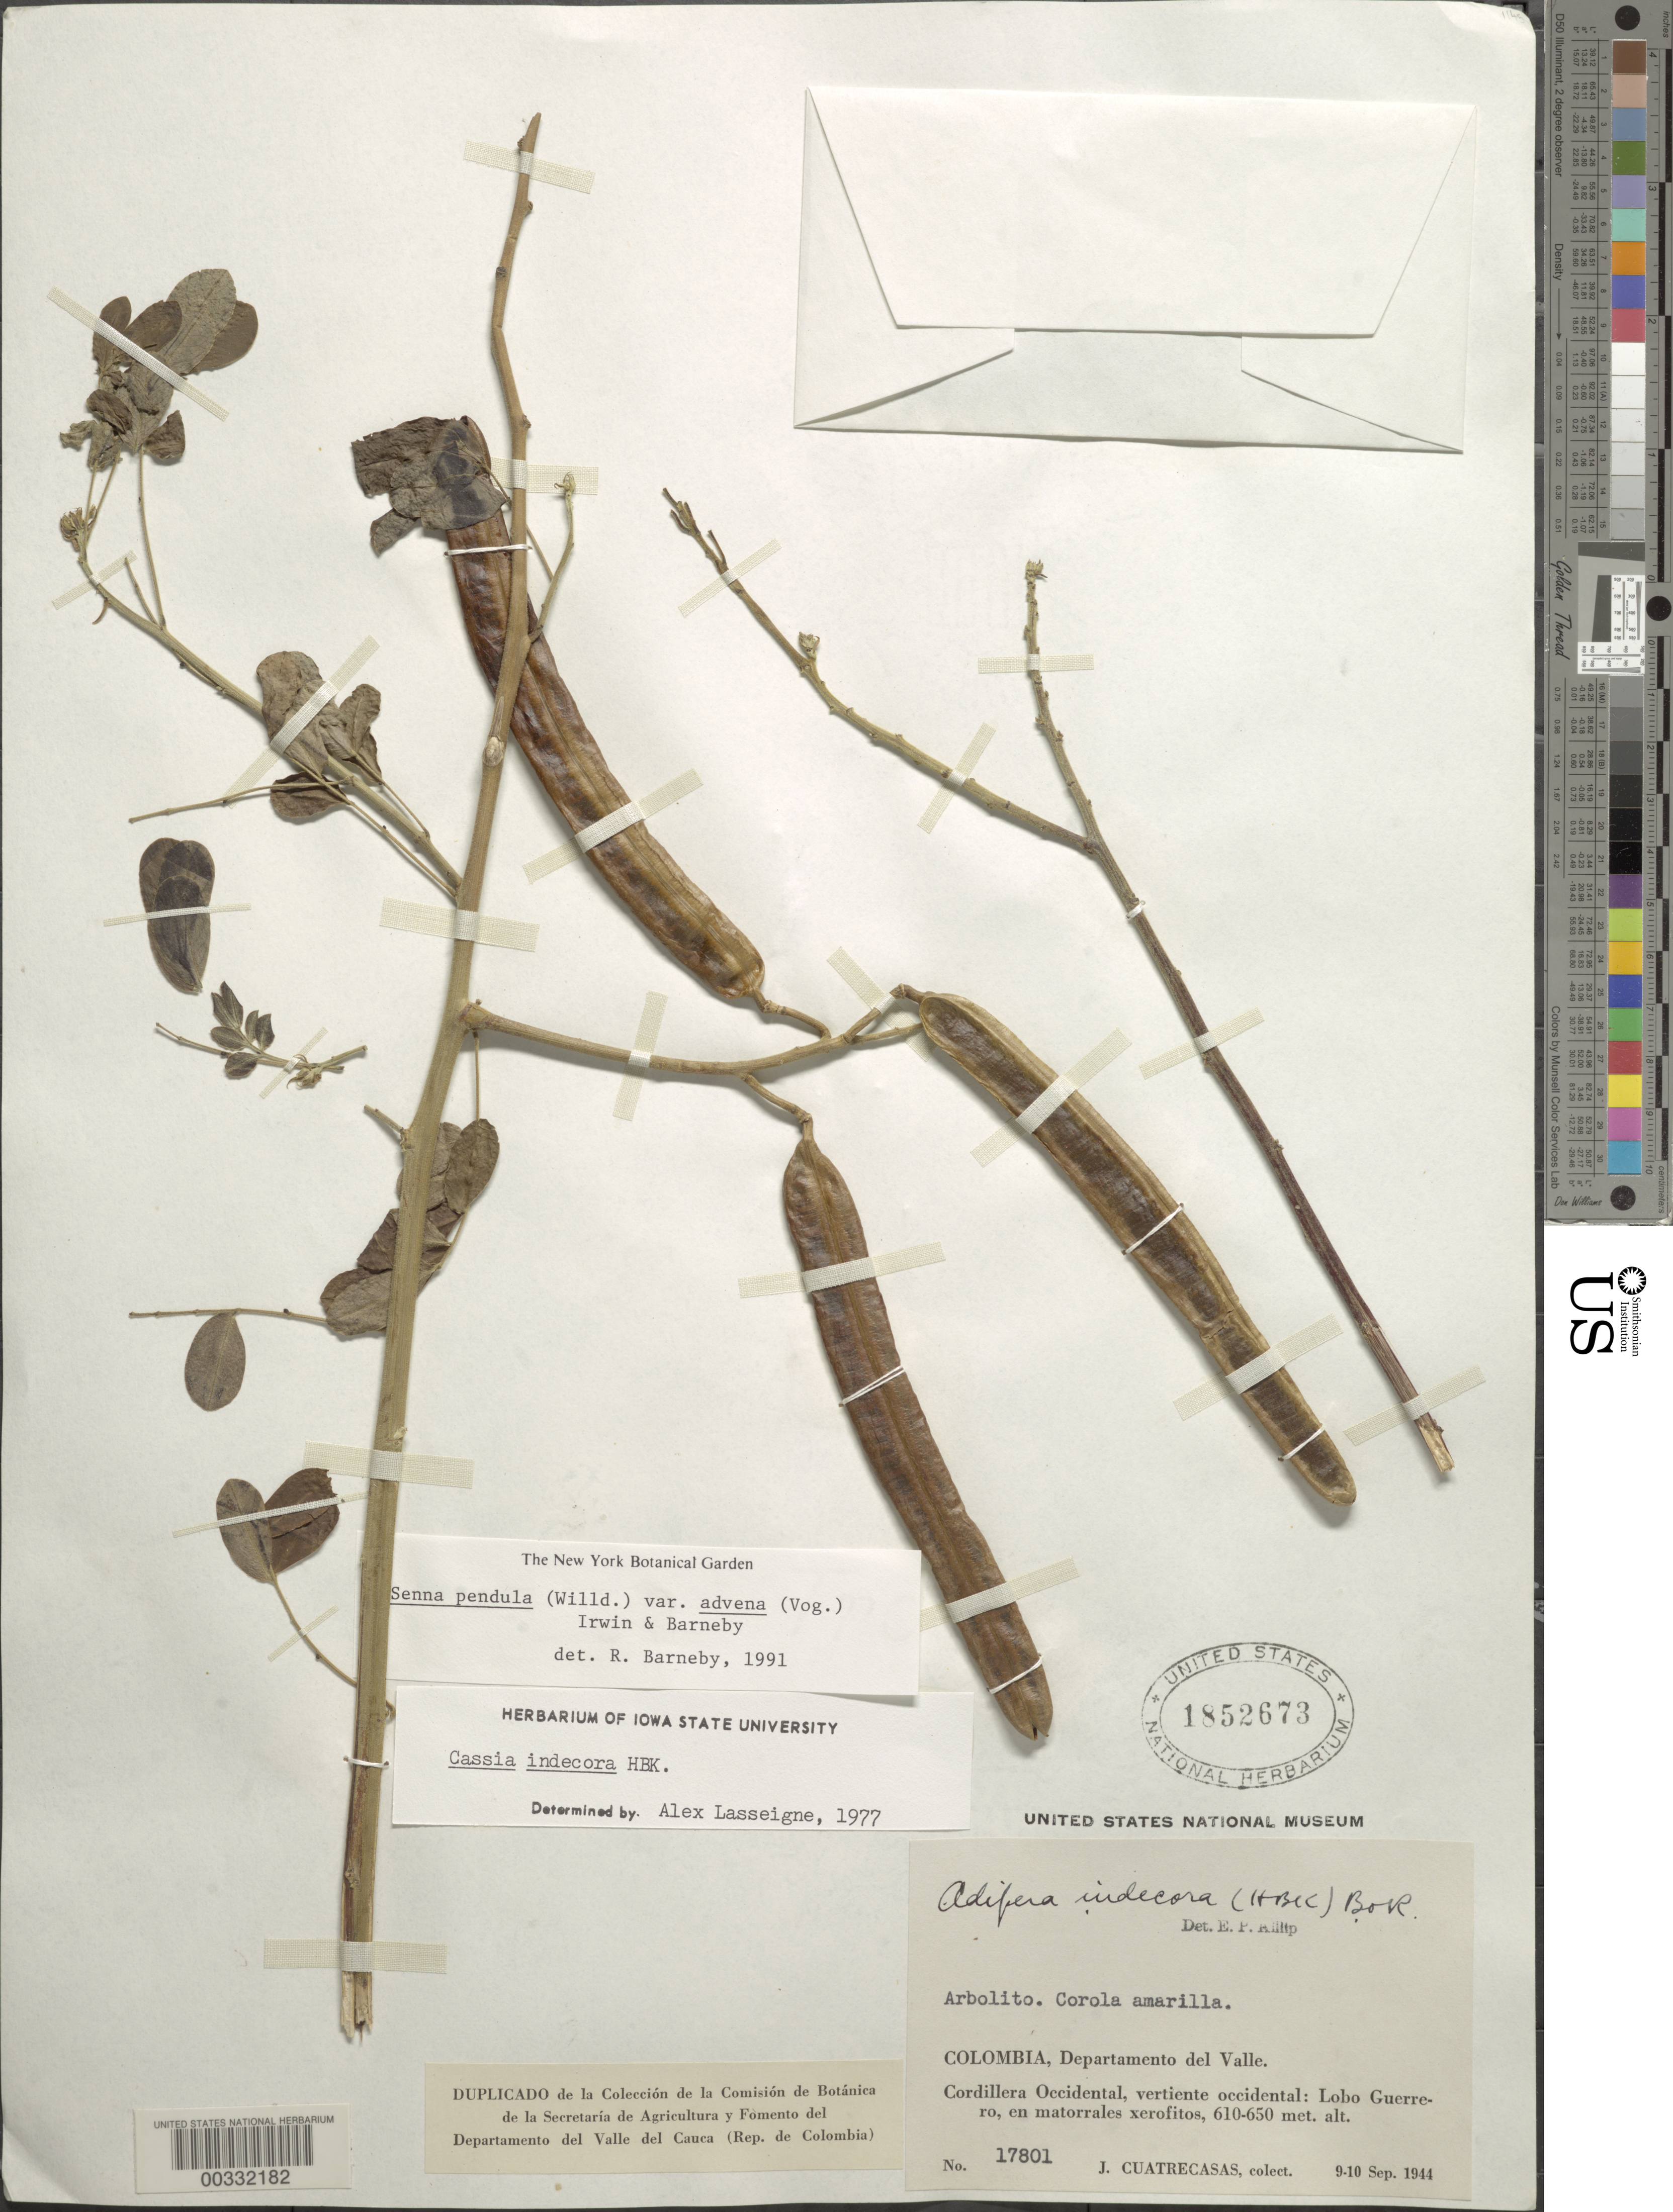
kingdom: Plantae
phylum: Tracheophyta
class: Magnoliopsida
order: Fabales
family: Fabaceae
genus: Senna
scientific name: Senna pendula var. advena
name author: (Vogel) H.S. Irwin & Barneby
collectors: J. Cuatrecasas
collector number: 17801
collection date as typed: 09 Sep 1944 to 10 Sep 1944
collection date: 1944-09-09/1944-09-10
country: Colombia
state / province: Valle del Cauca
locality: Cordillera Occidental, Vertiente Occidental; Lobo Guerrero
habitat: En matorrales xerofitos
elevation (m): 610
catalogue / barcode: US 1852673